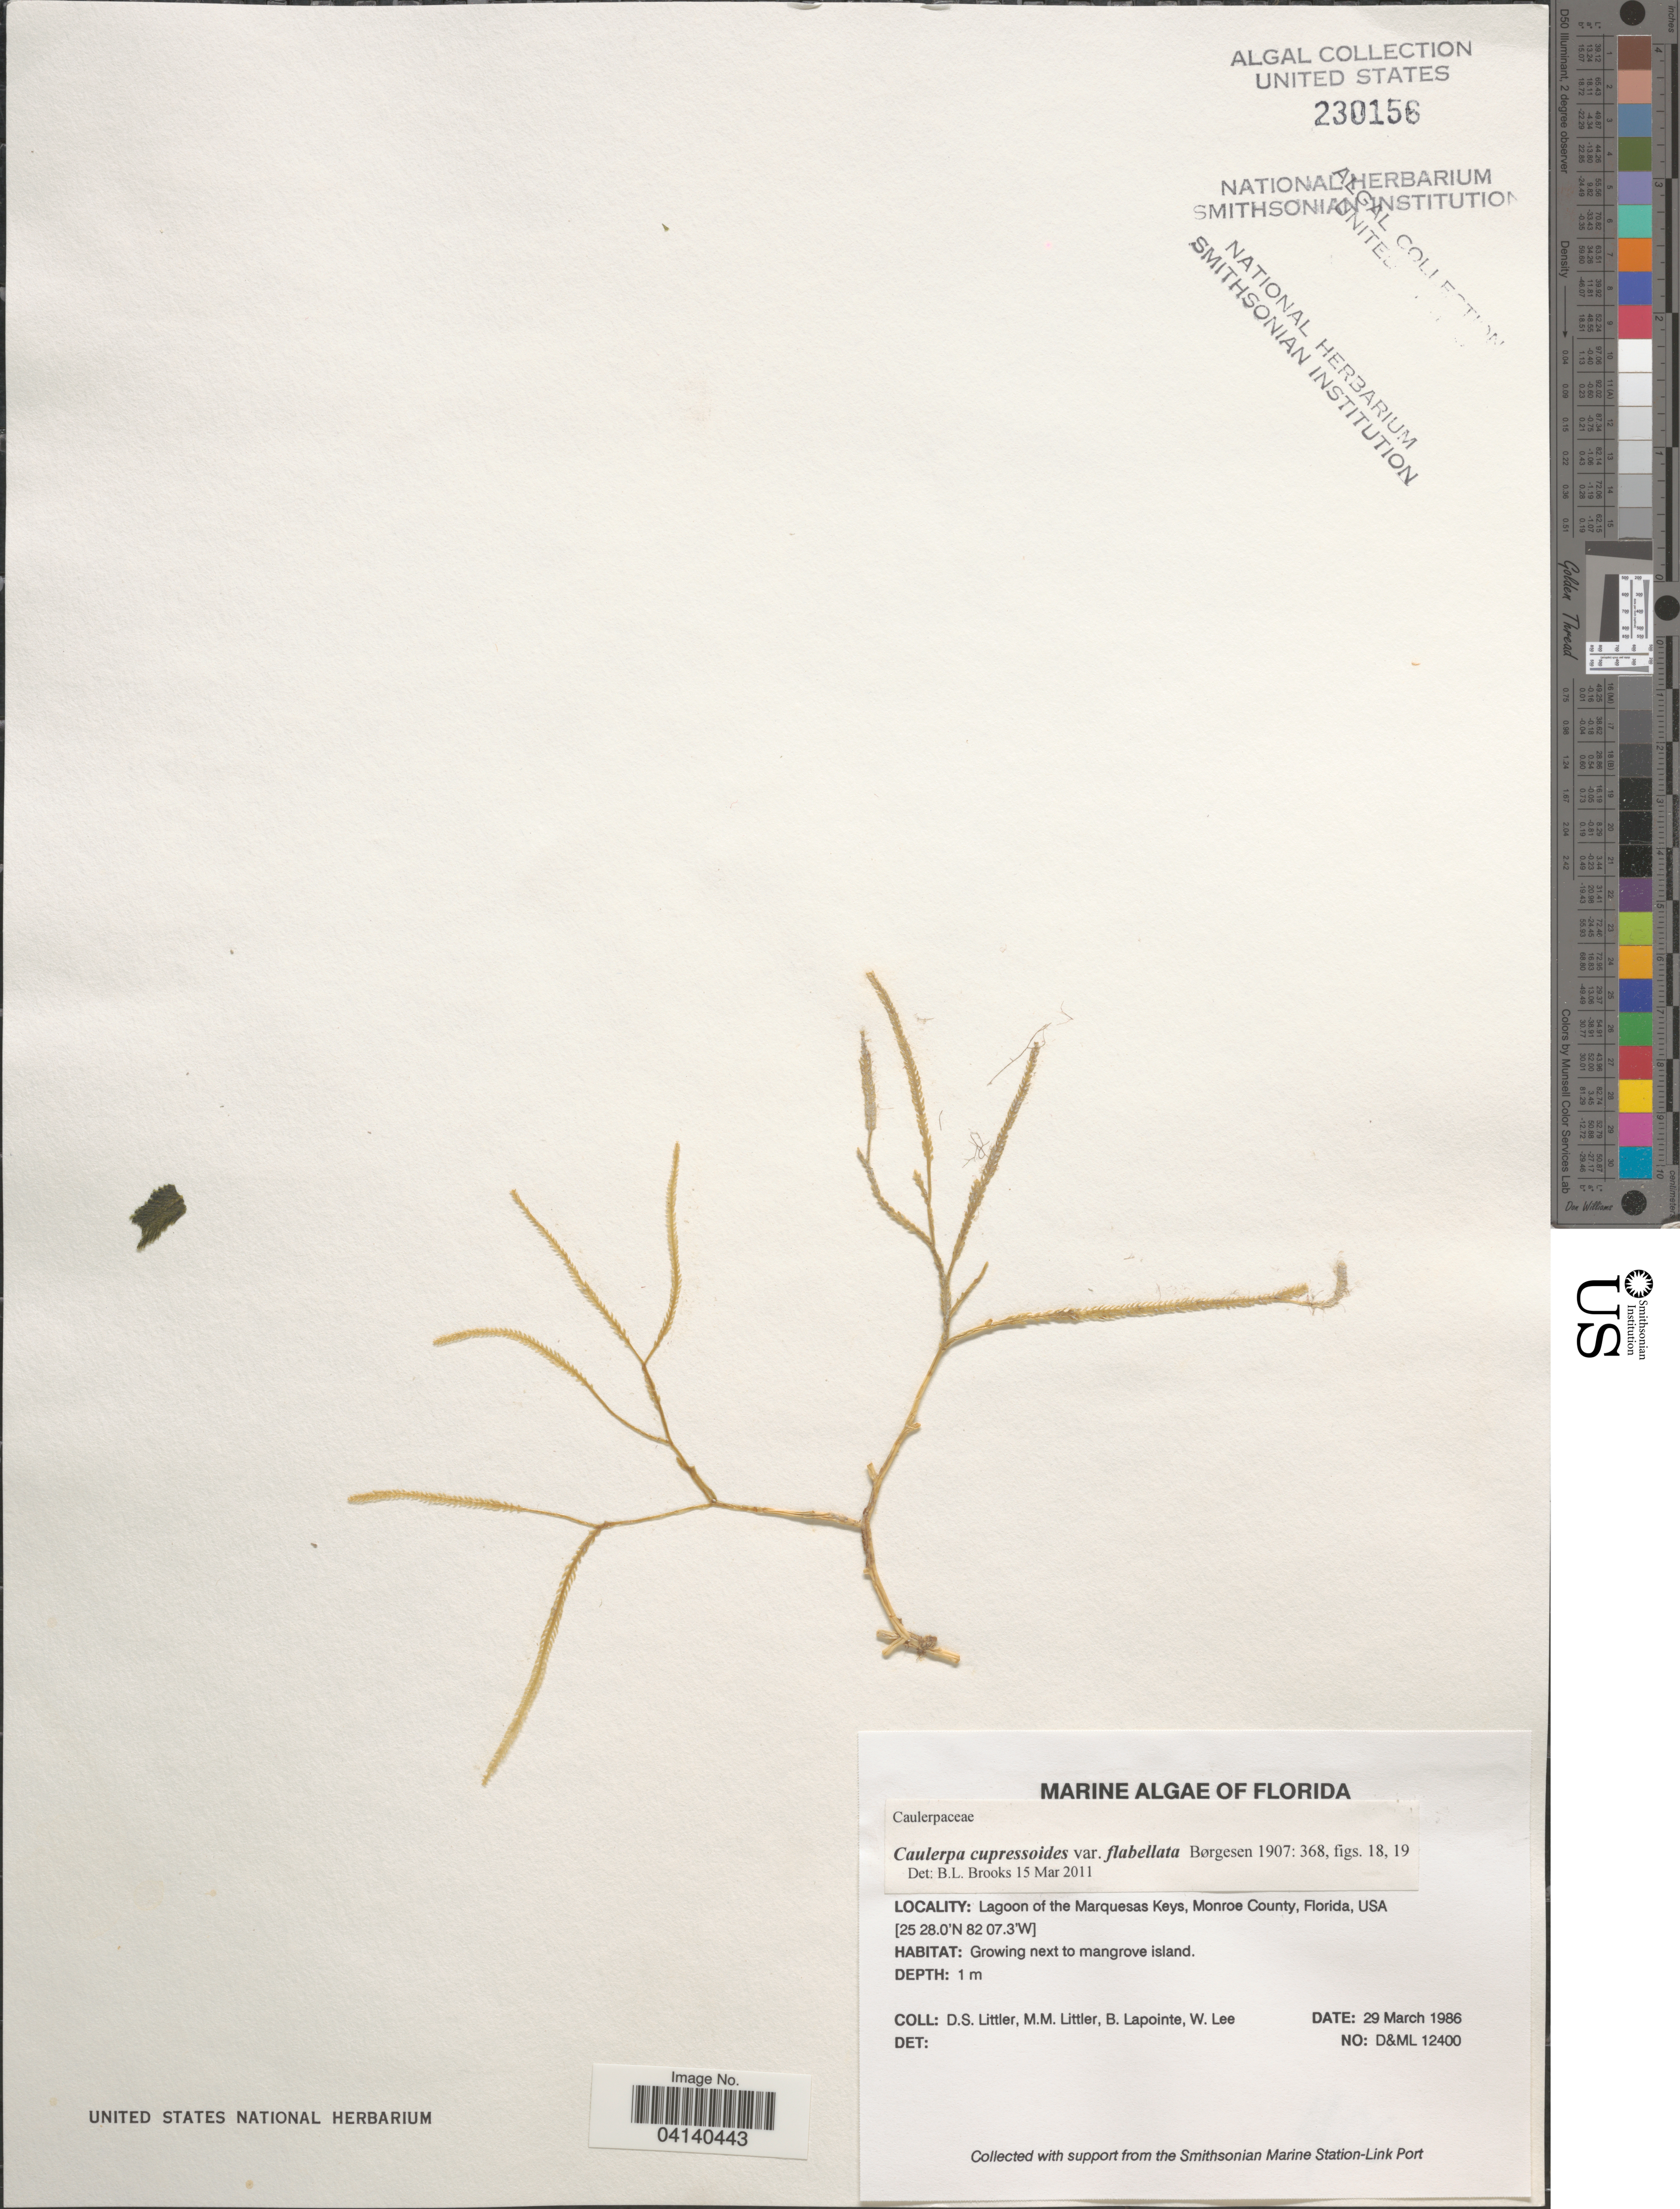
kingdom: Plantae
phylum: Chlorophyta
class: Ulvophyceae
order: Bryopsidales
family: Caulerpaceae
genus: Caulerpa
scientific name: Caulerpa cupressoides var. flabellata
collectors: D. S. Littler, B. Lapointe & W. Lee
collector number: D&ML12400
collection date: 1986-03-29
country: United States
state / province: Florida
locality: Lagoon of the Marquesas Keys, Monroe County.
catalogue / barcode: US 230156